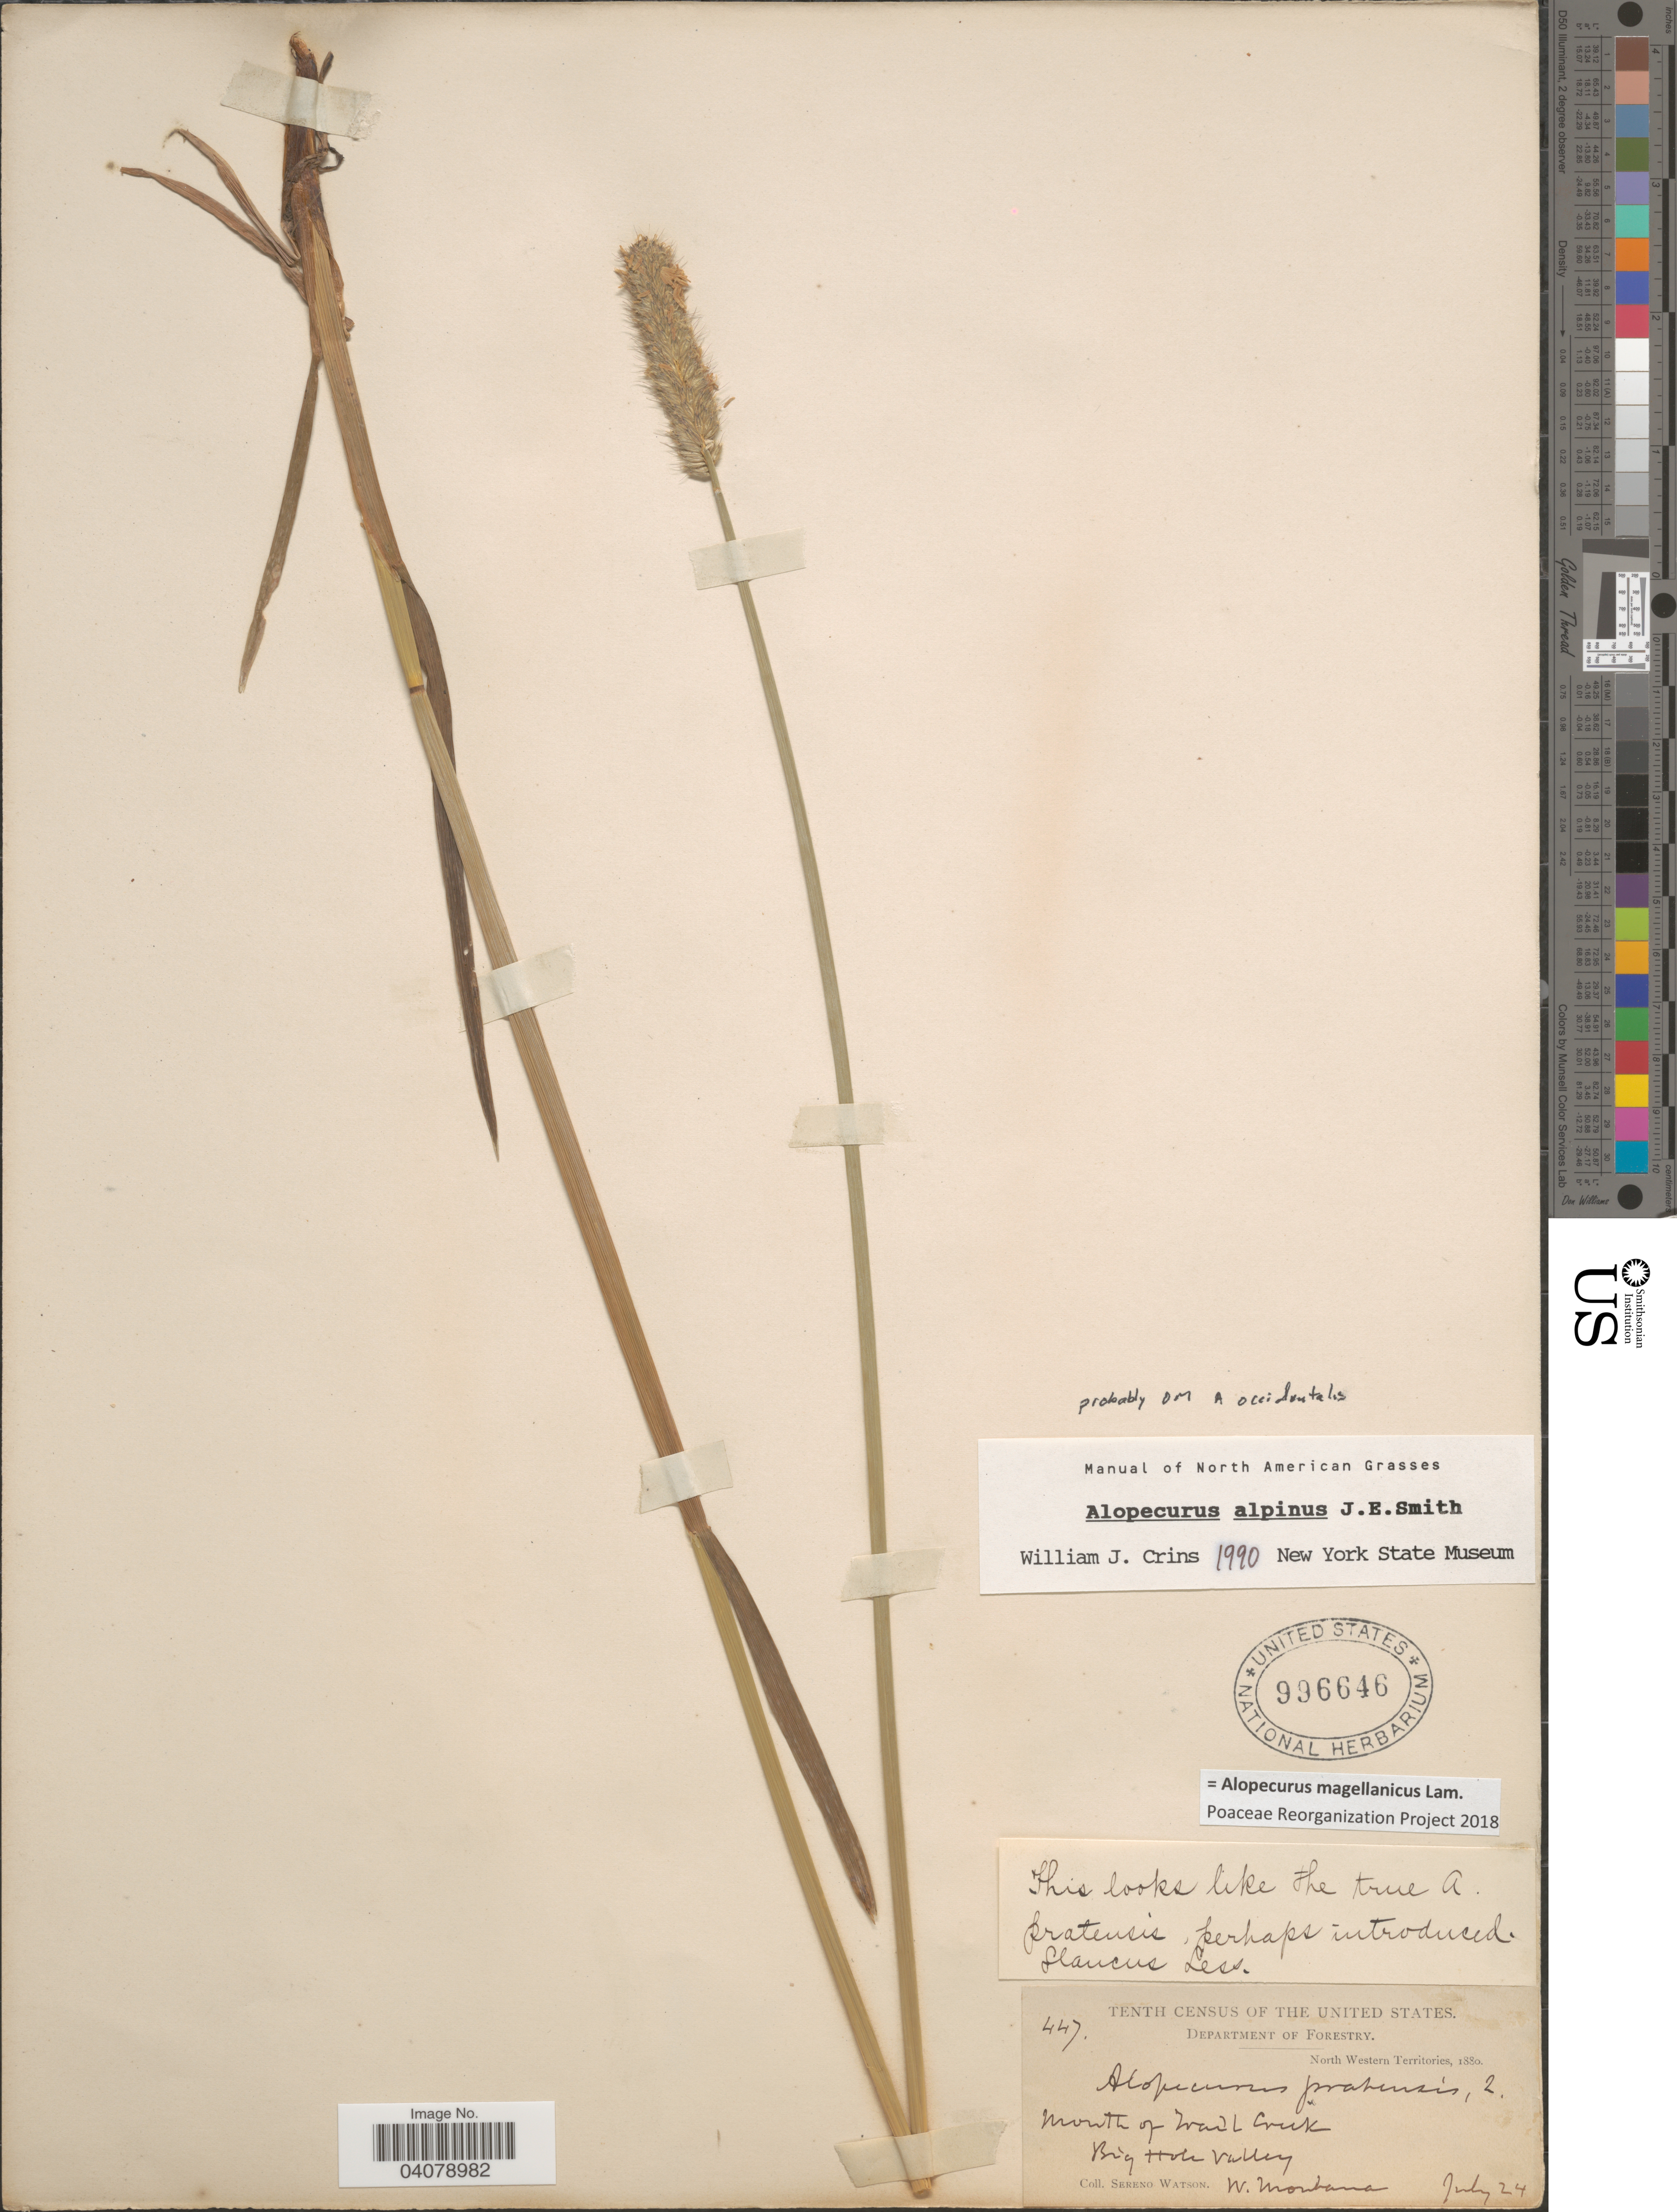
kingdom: Plantae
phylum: Tracheophyta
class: Liliopsida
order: Poales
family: Poaceae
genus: Alopecurus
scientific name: Alopecurus magellanicus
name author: Lam.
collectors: S. Watson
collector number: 447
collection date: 1880-07-24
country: United States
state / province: Montana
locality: Mouth of Trail Creek. Big Hole Valley.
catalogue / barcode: US 996646